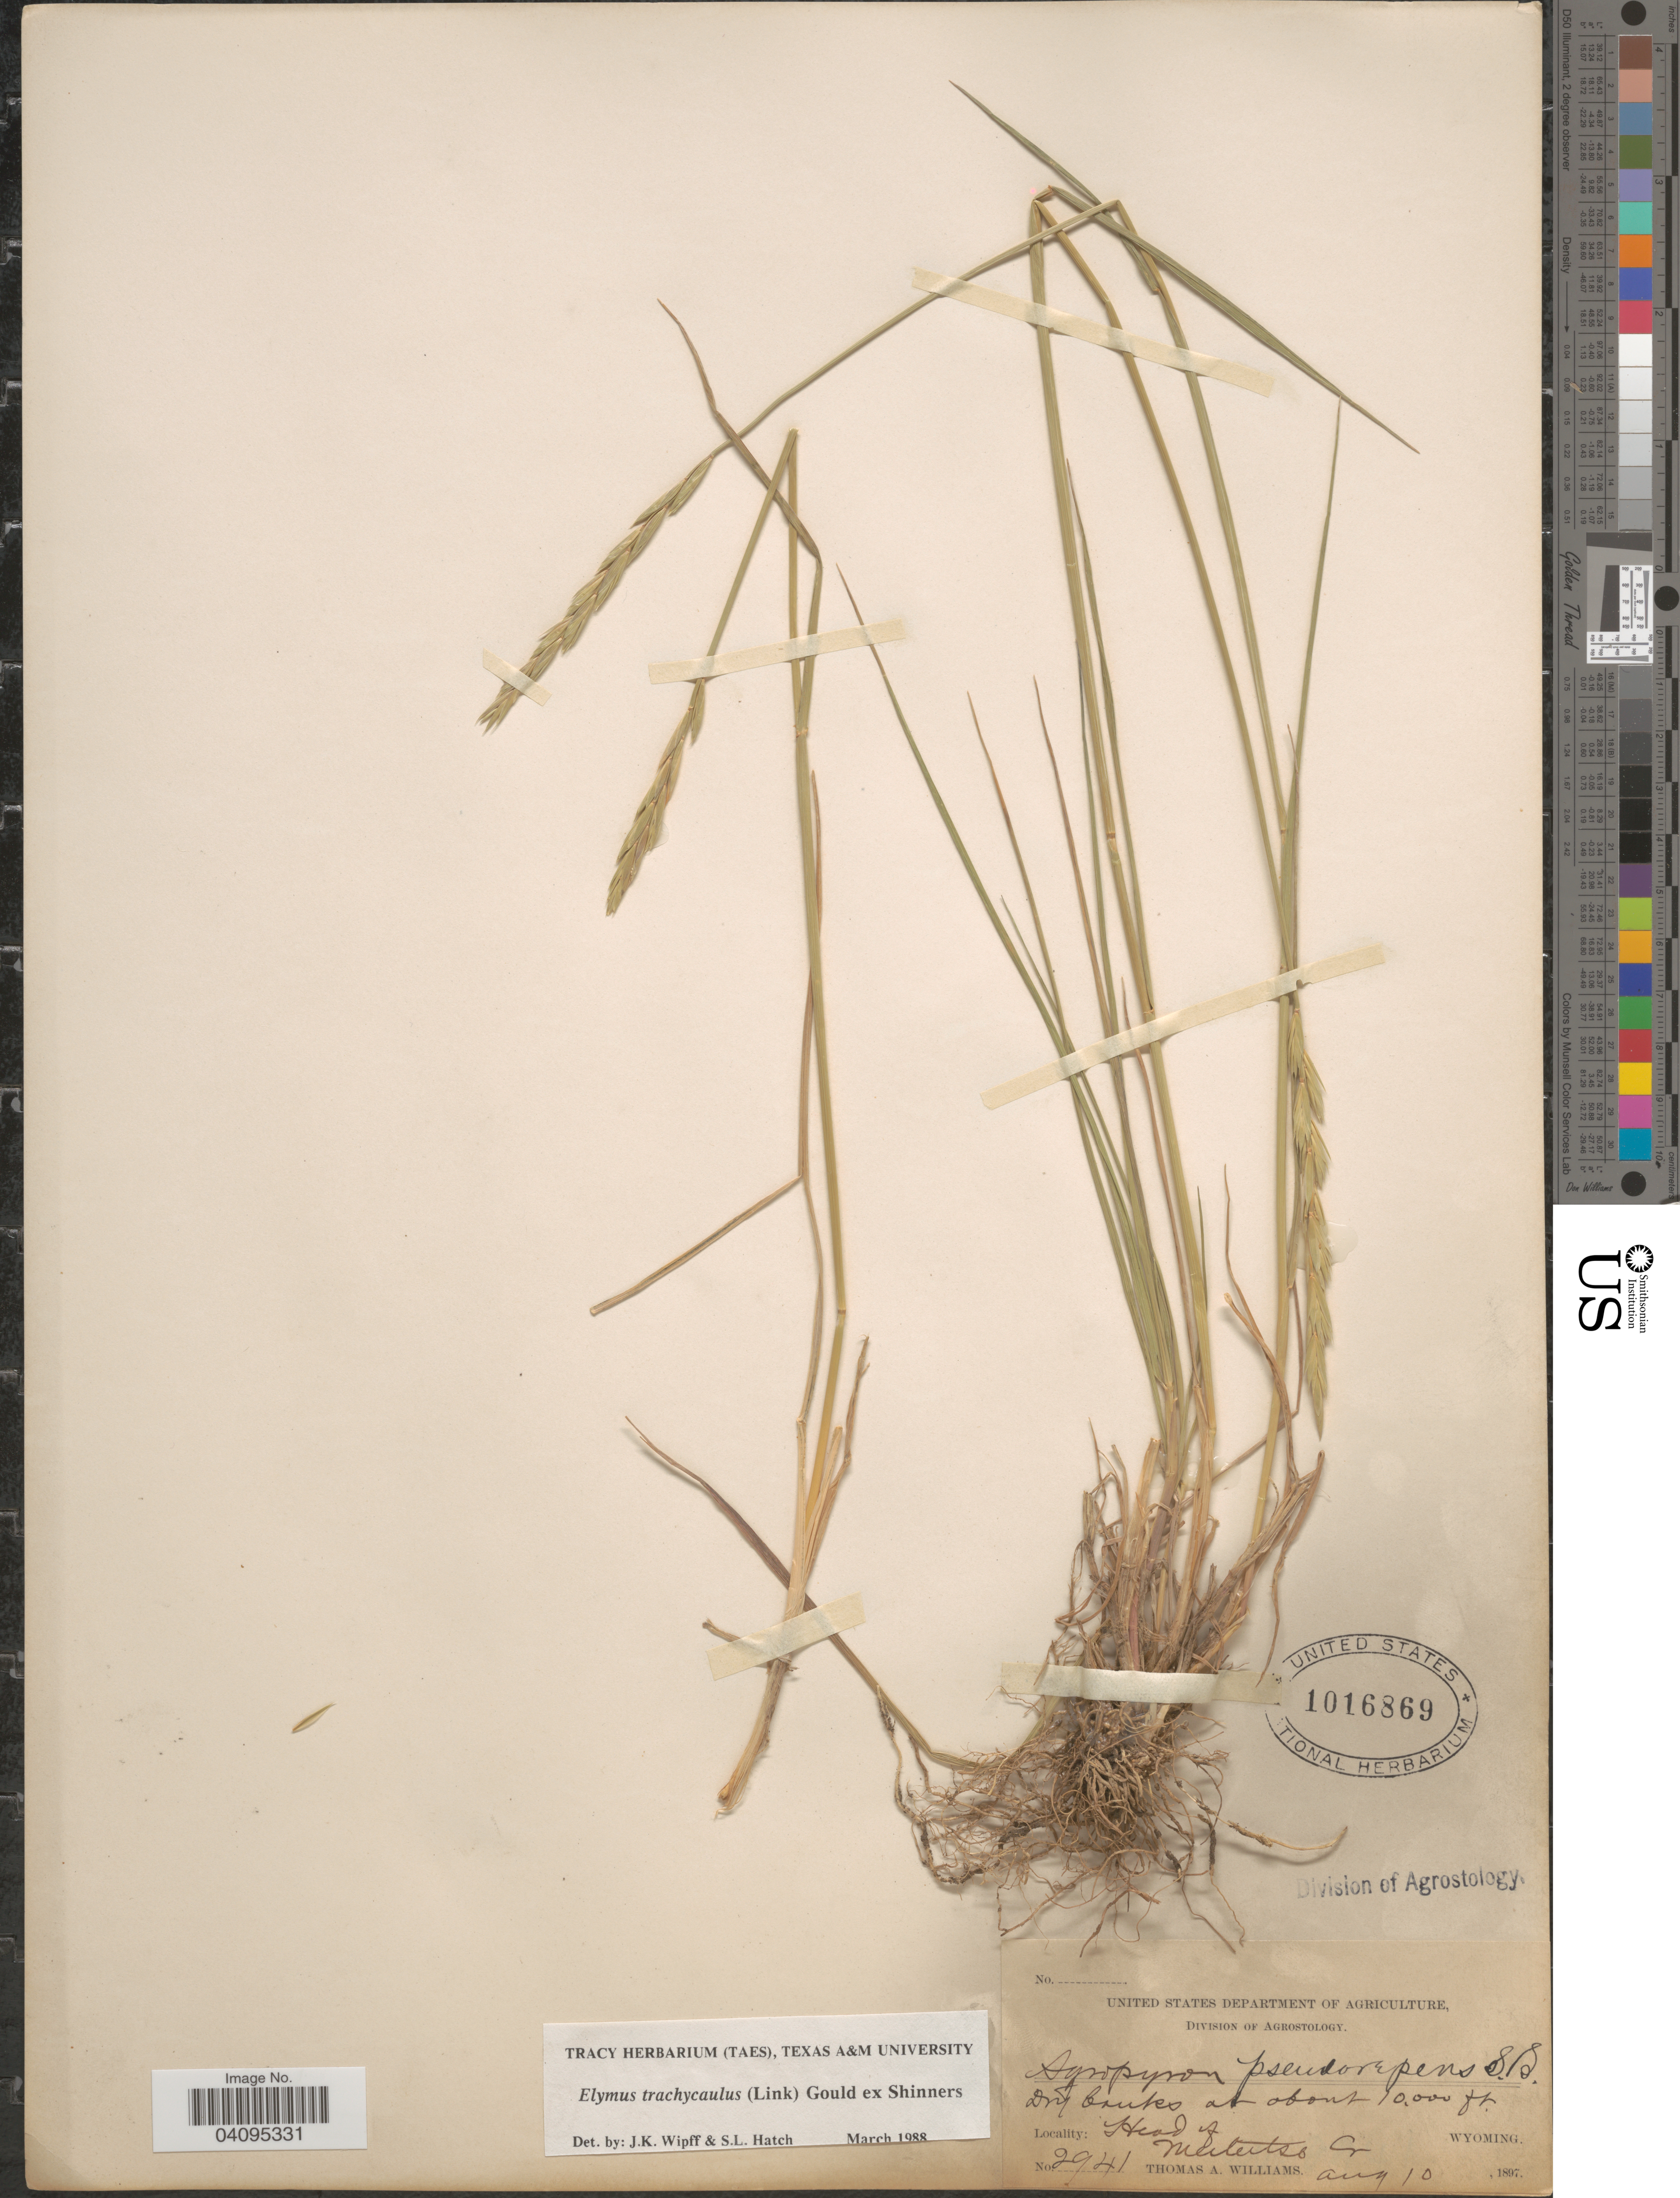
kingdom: Plantae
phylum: Tracheophyta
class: Liliopsida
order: Poales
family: Poaceae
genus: Elymus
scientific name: Elymus trachycaulus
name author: (Link) Gould ex Shinners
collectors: T. A. Williams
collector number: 2941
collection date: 1897-08-10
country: United States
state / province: Wyoming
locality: Dry banks. Head of Meeteetse Cr.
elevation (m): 305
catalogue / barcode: US 1016869